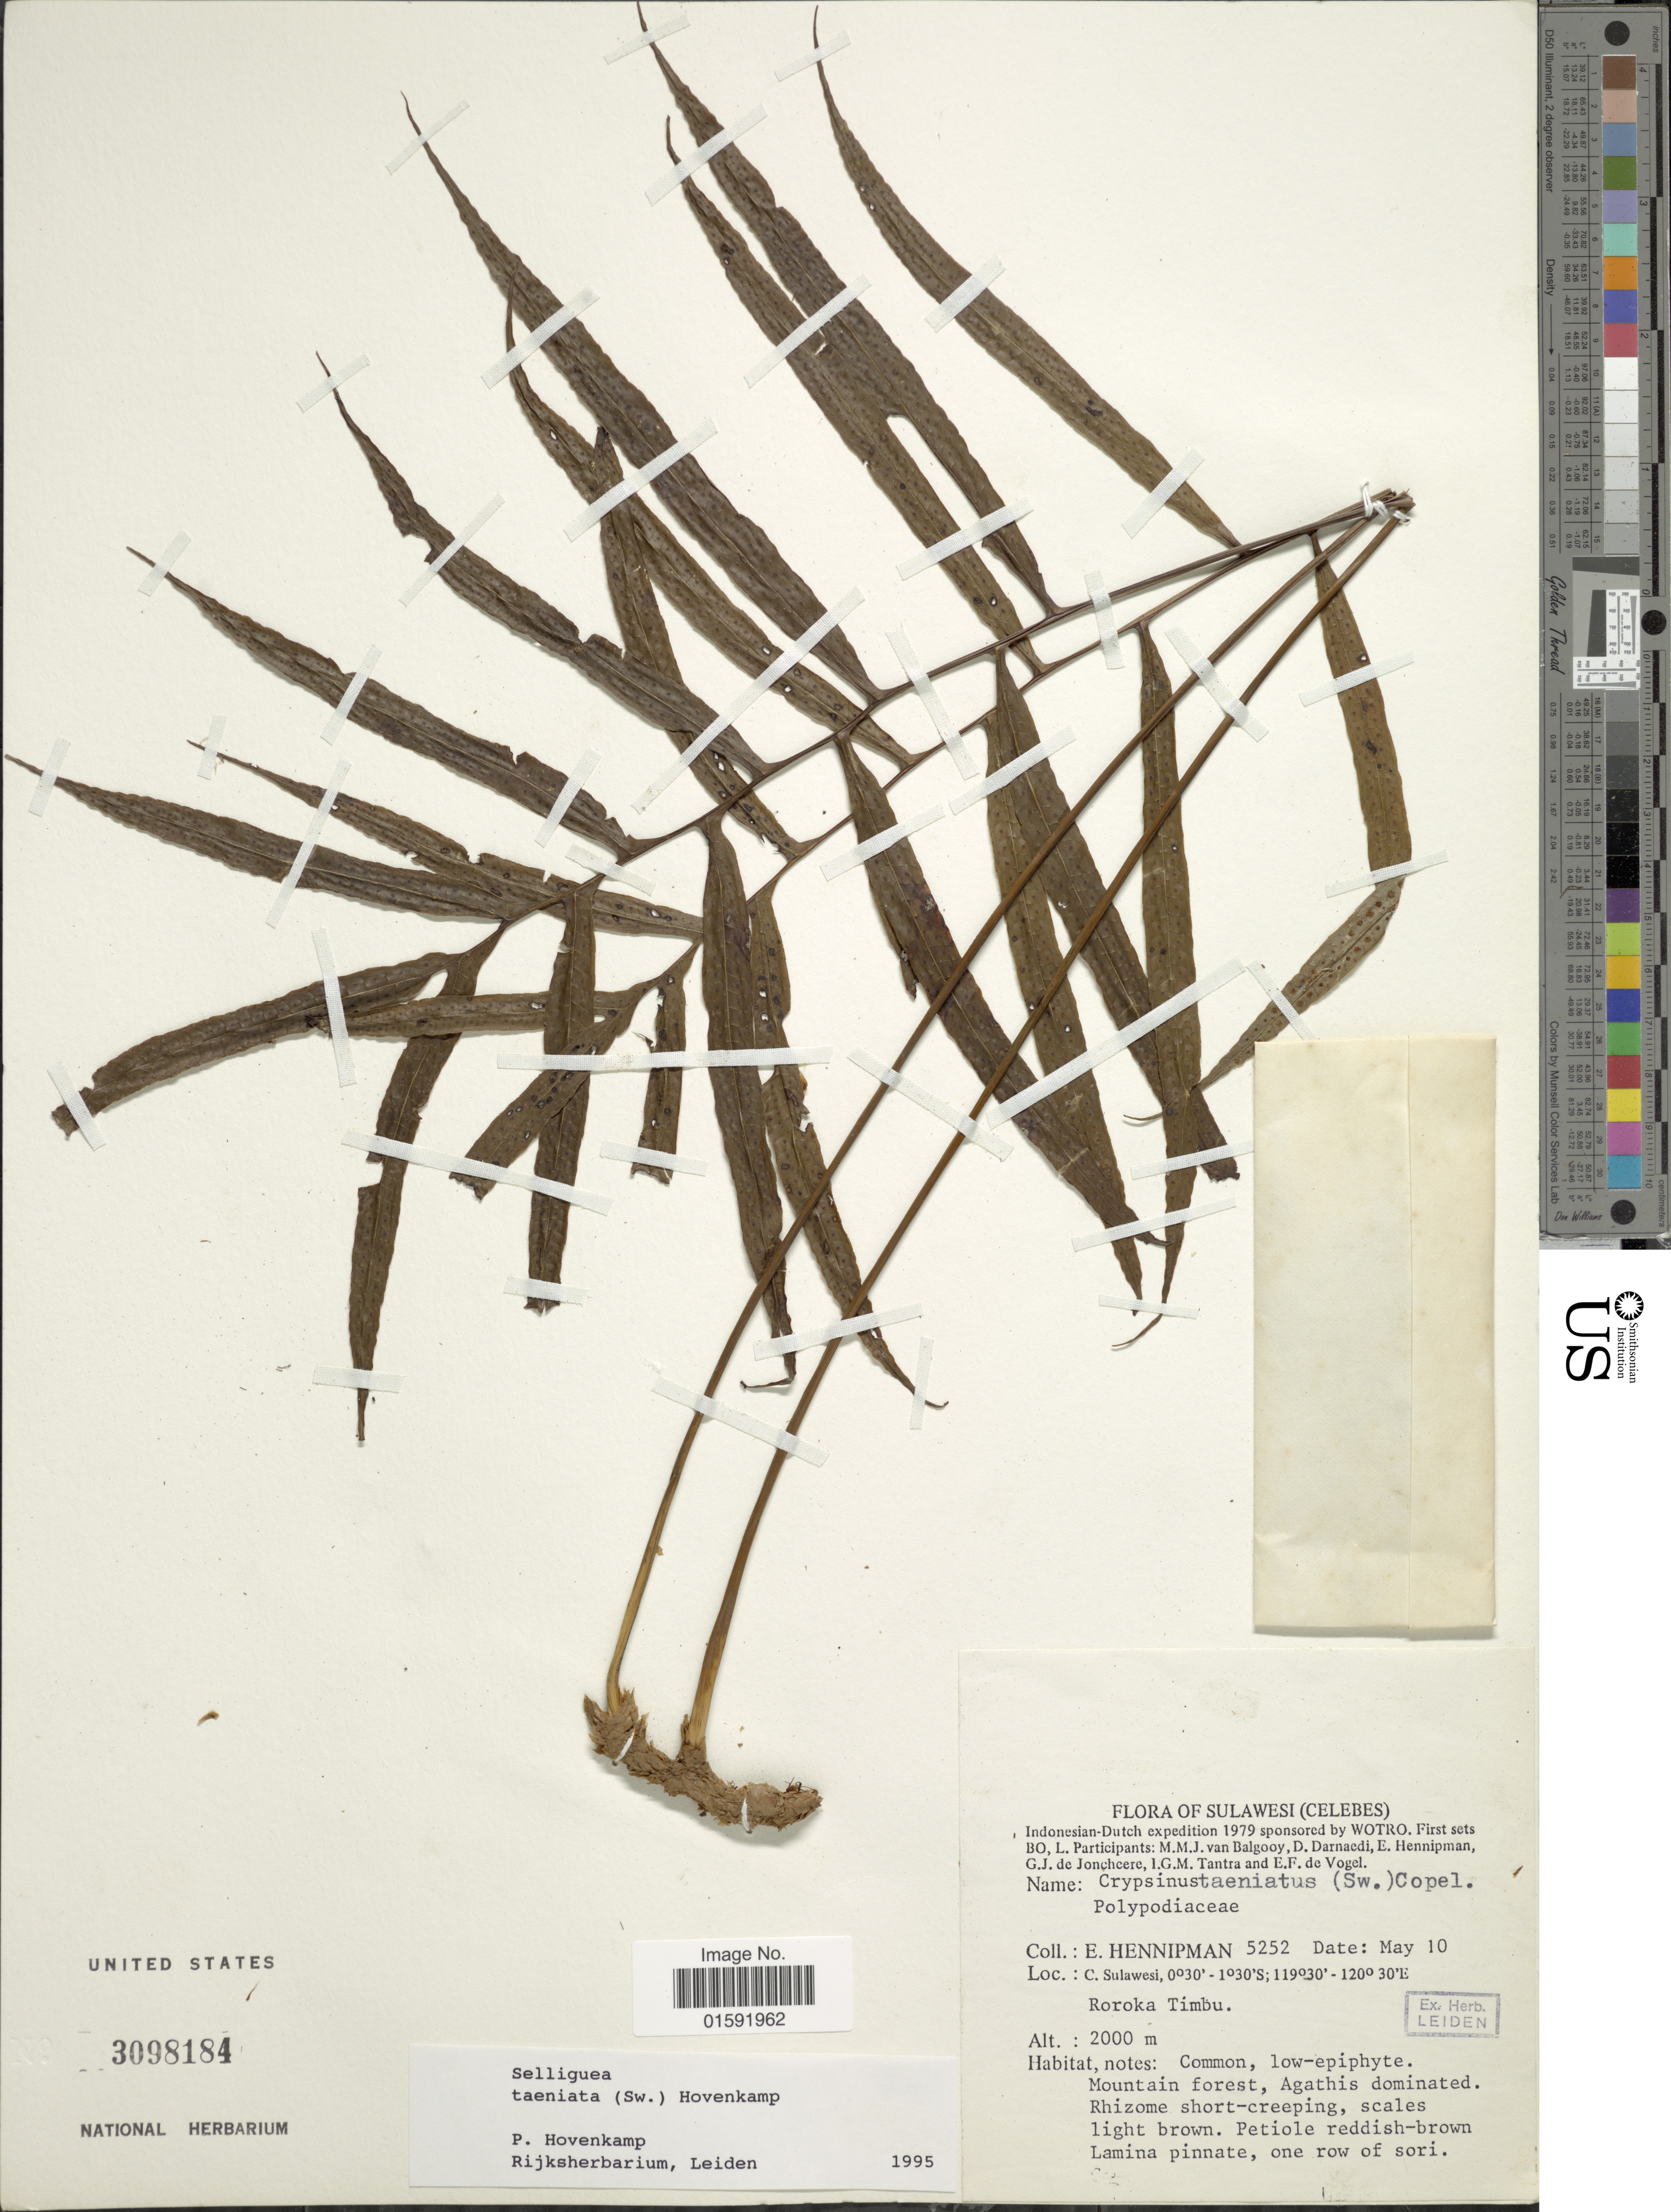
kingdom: Plantae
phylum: Tracheophyta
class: Polypodiopsida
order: Polypodiales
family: Polypodiaceae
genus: Selliguea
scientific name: Selliguea taeniata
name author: Parris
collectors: E. Hennipman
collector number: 5252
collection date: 1979-05-10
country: Indonesia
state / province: Sulawesi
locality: Celebes, C. Sulawesi, Roroka Timbu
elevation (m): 2000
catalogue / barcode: US 1098184